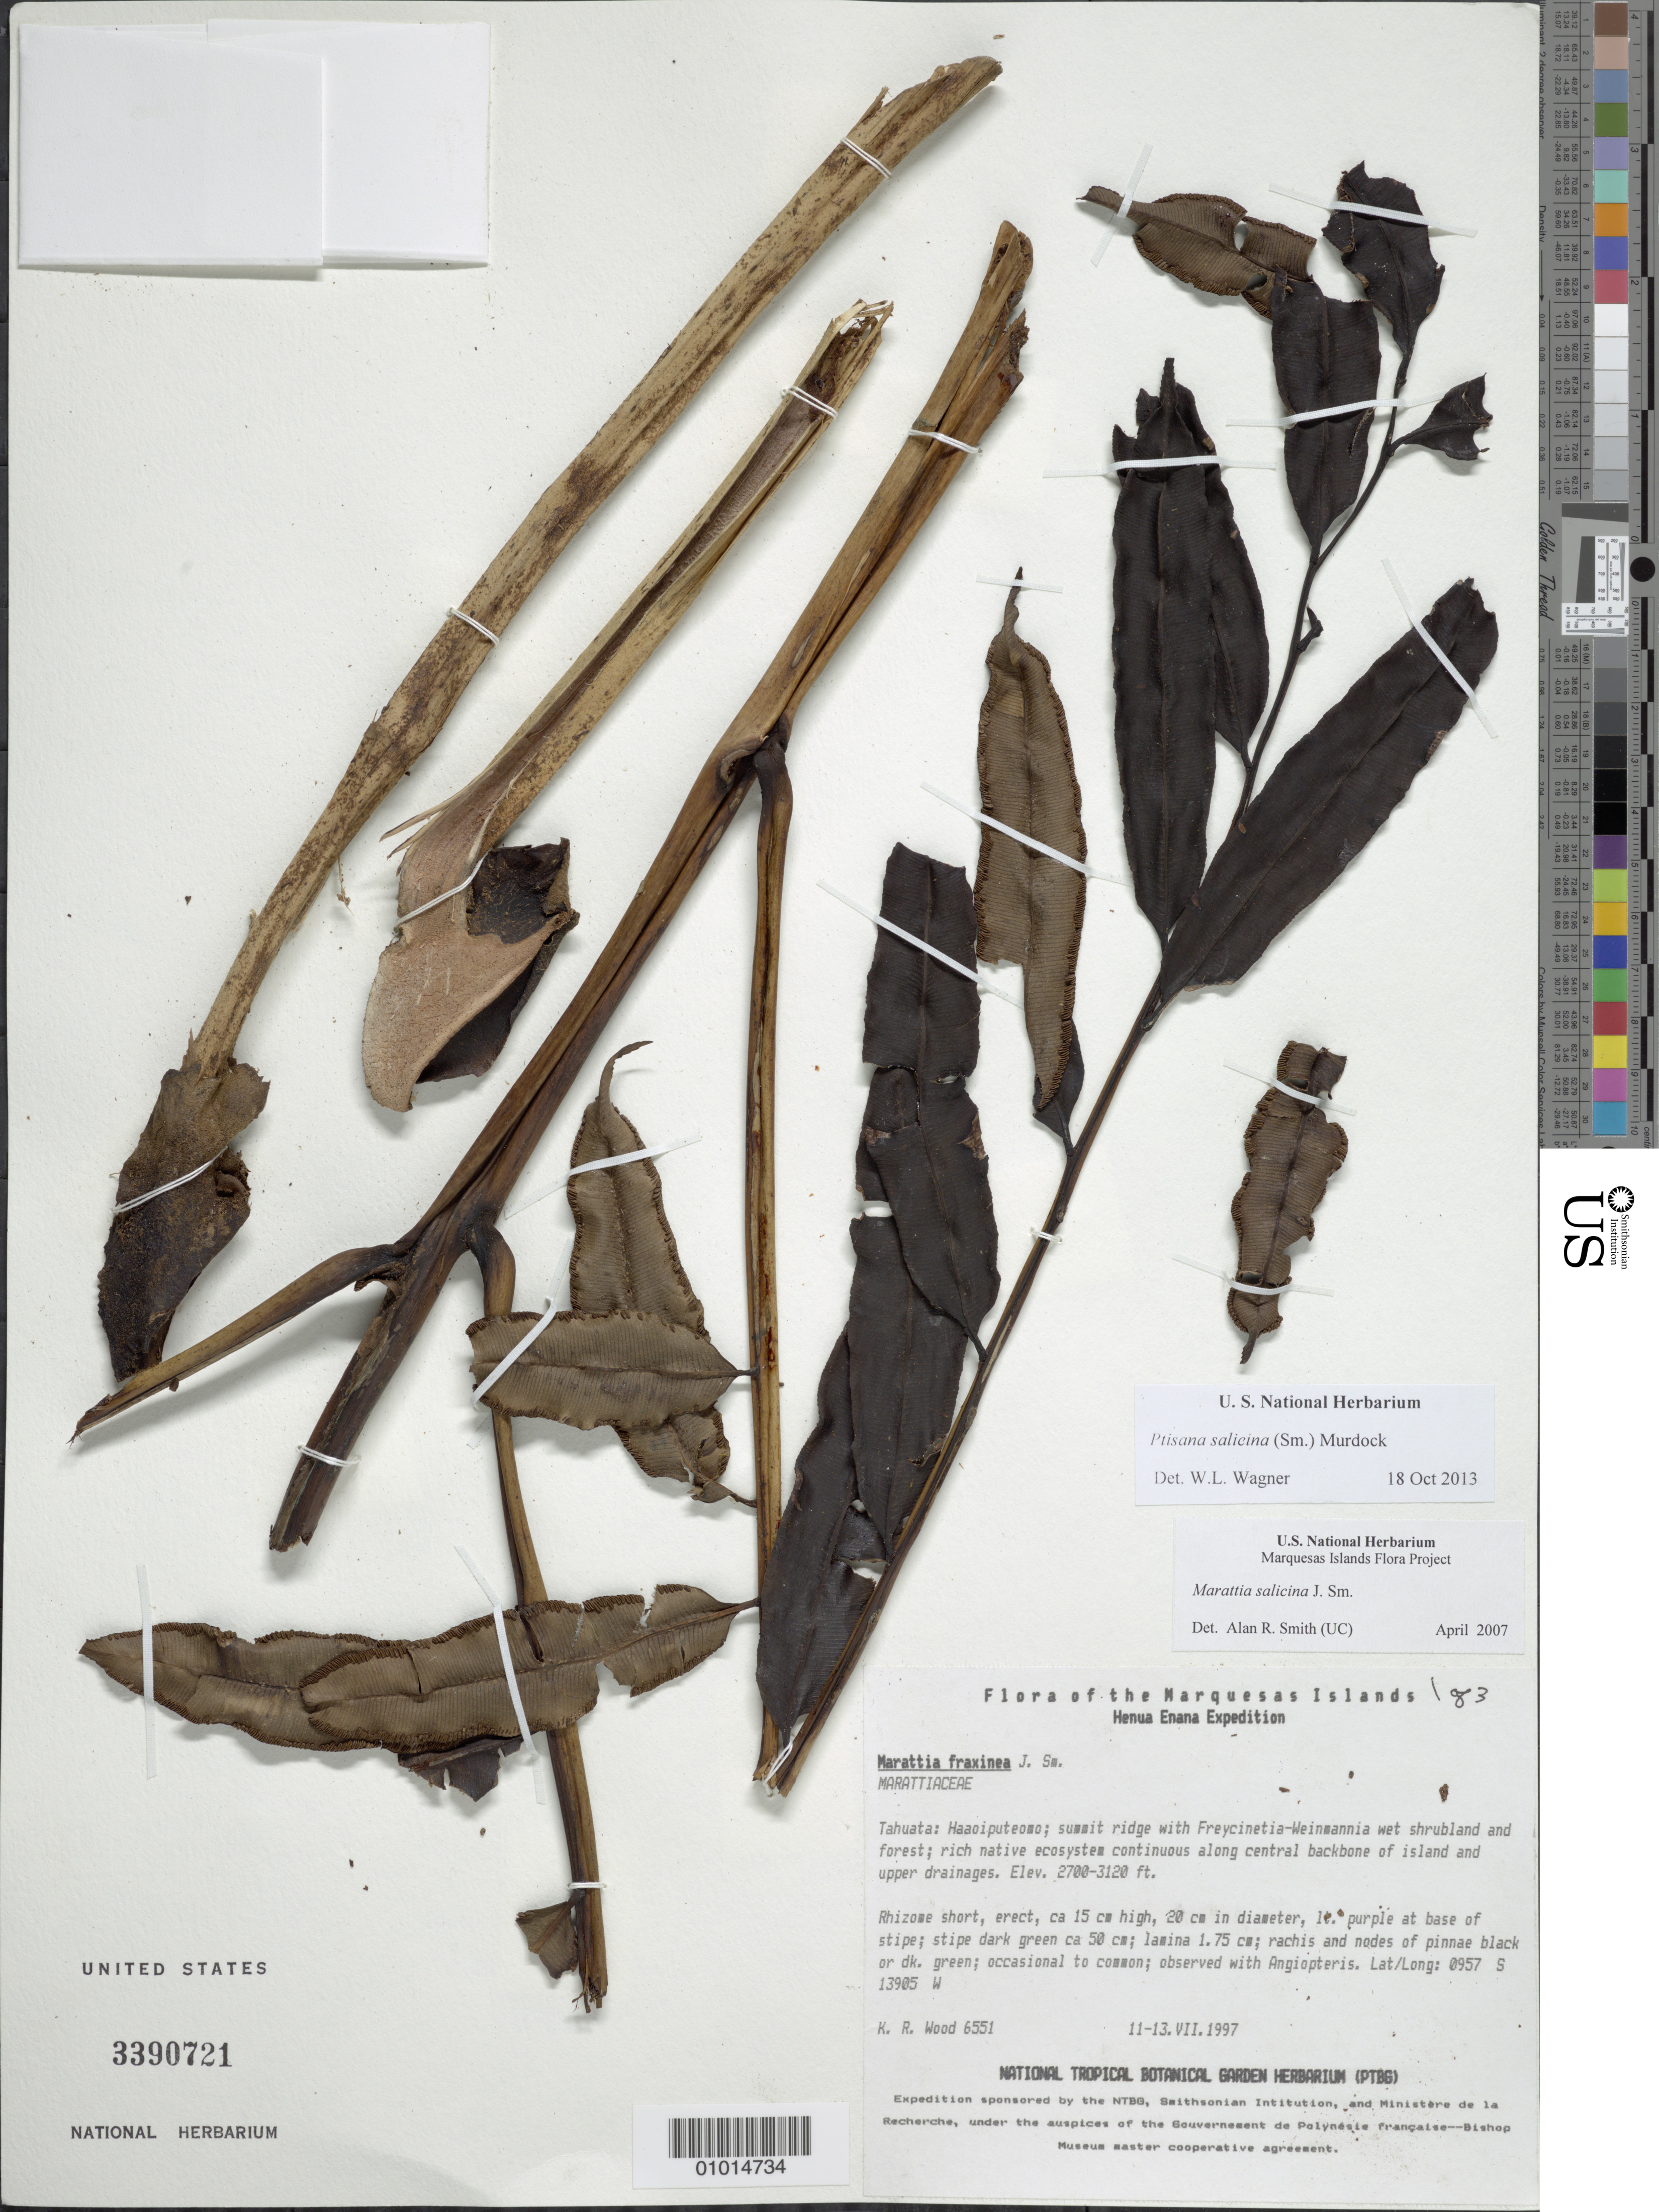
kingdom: Plantae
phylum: Tracheophyta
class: Polypodiopsida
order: Marattiales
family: Marattiaceae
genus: Ptisana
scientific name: Ptisana salicina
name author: (Sm.) Murdock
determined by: Lorence, David H., (PTBG), National Tropical Botanical Garden (UNITED STATES)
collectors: K. R. Wood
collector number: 6551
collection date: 1997-07-11/1997-07-13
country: French Polynesia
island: Tahuata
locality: Haaoiputeomo, summit ridge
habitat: In Freycinetia-Weinmannia wet shrub and forest; rich native ecosystem, continuous along central backbone of island and upper drainages; occasional to common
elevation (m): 823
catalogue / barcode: US 3390721